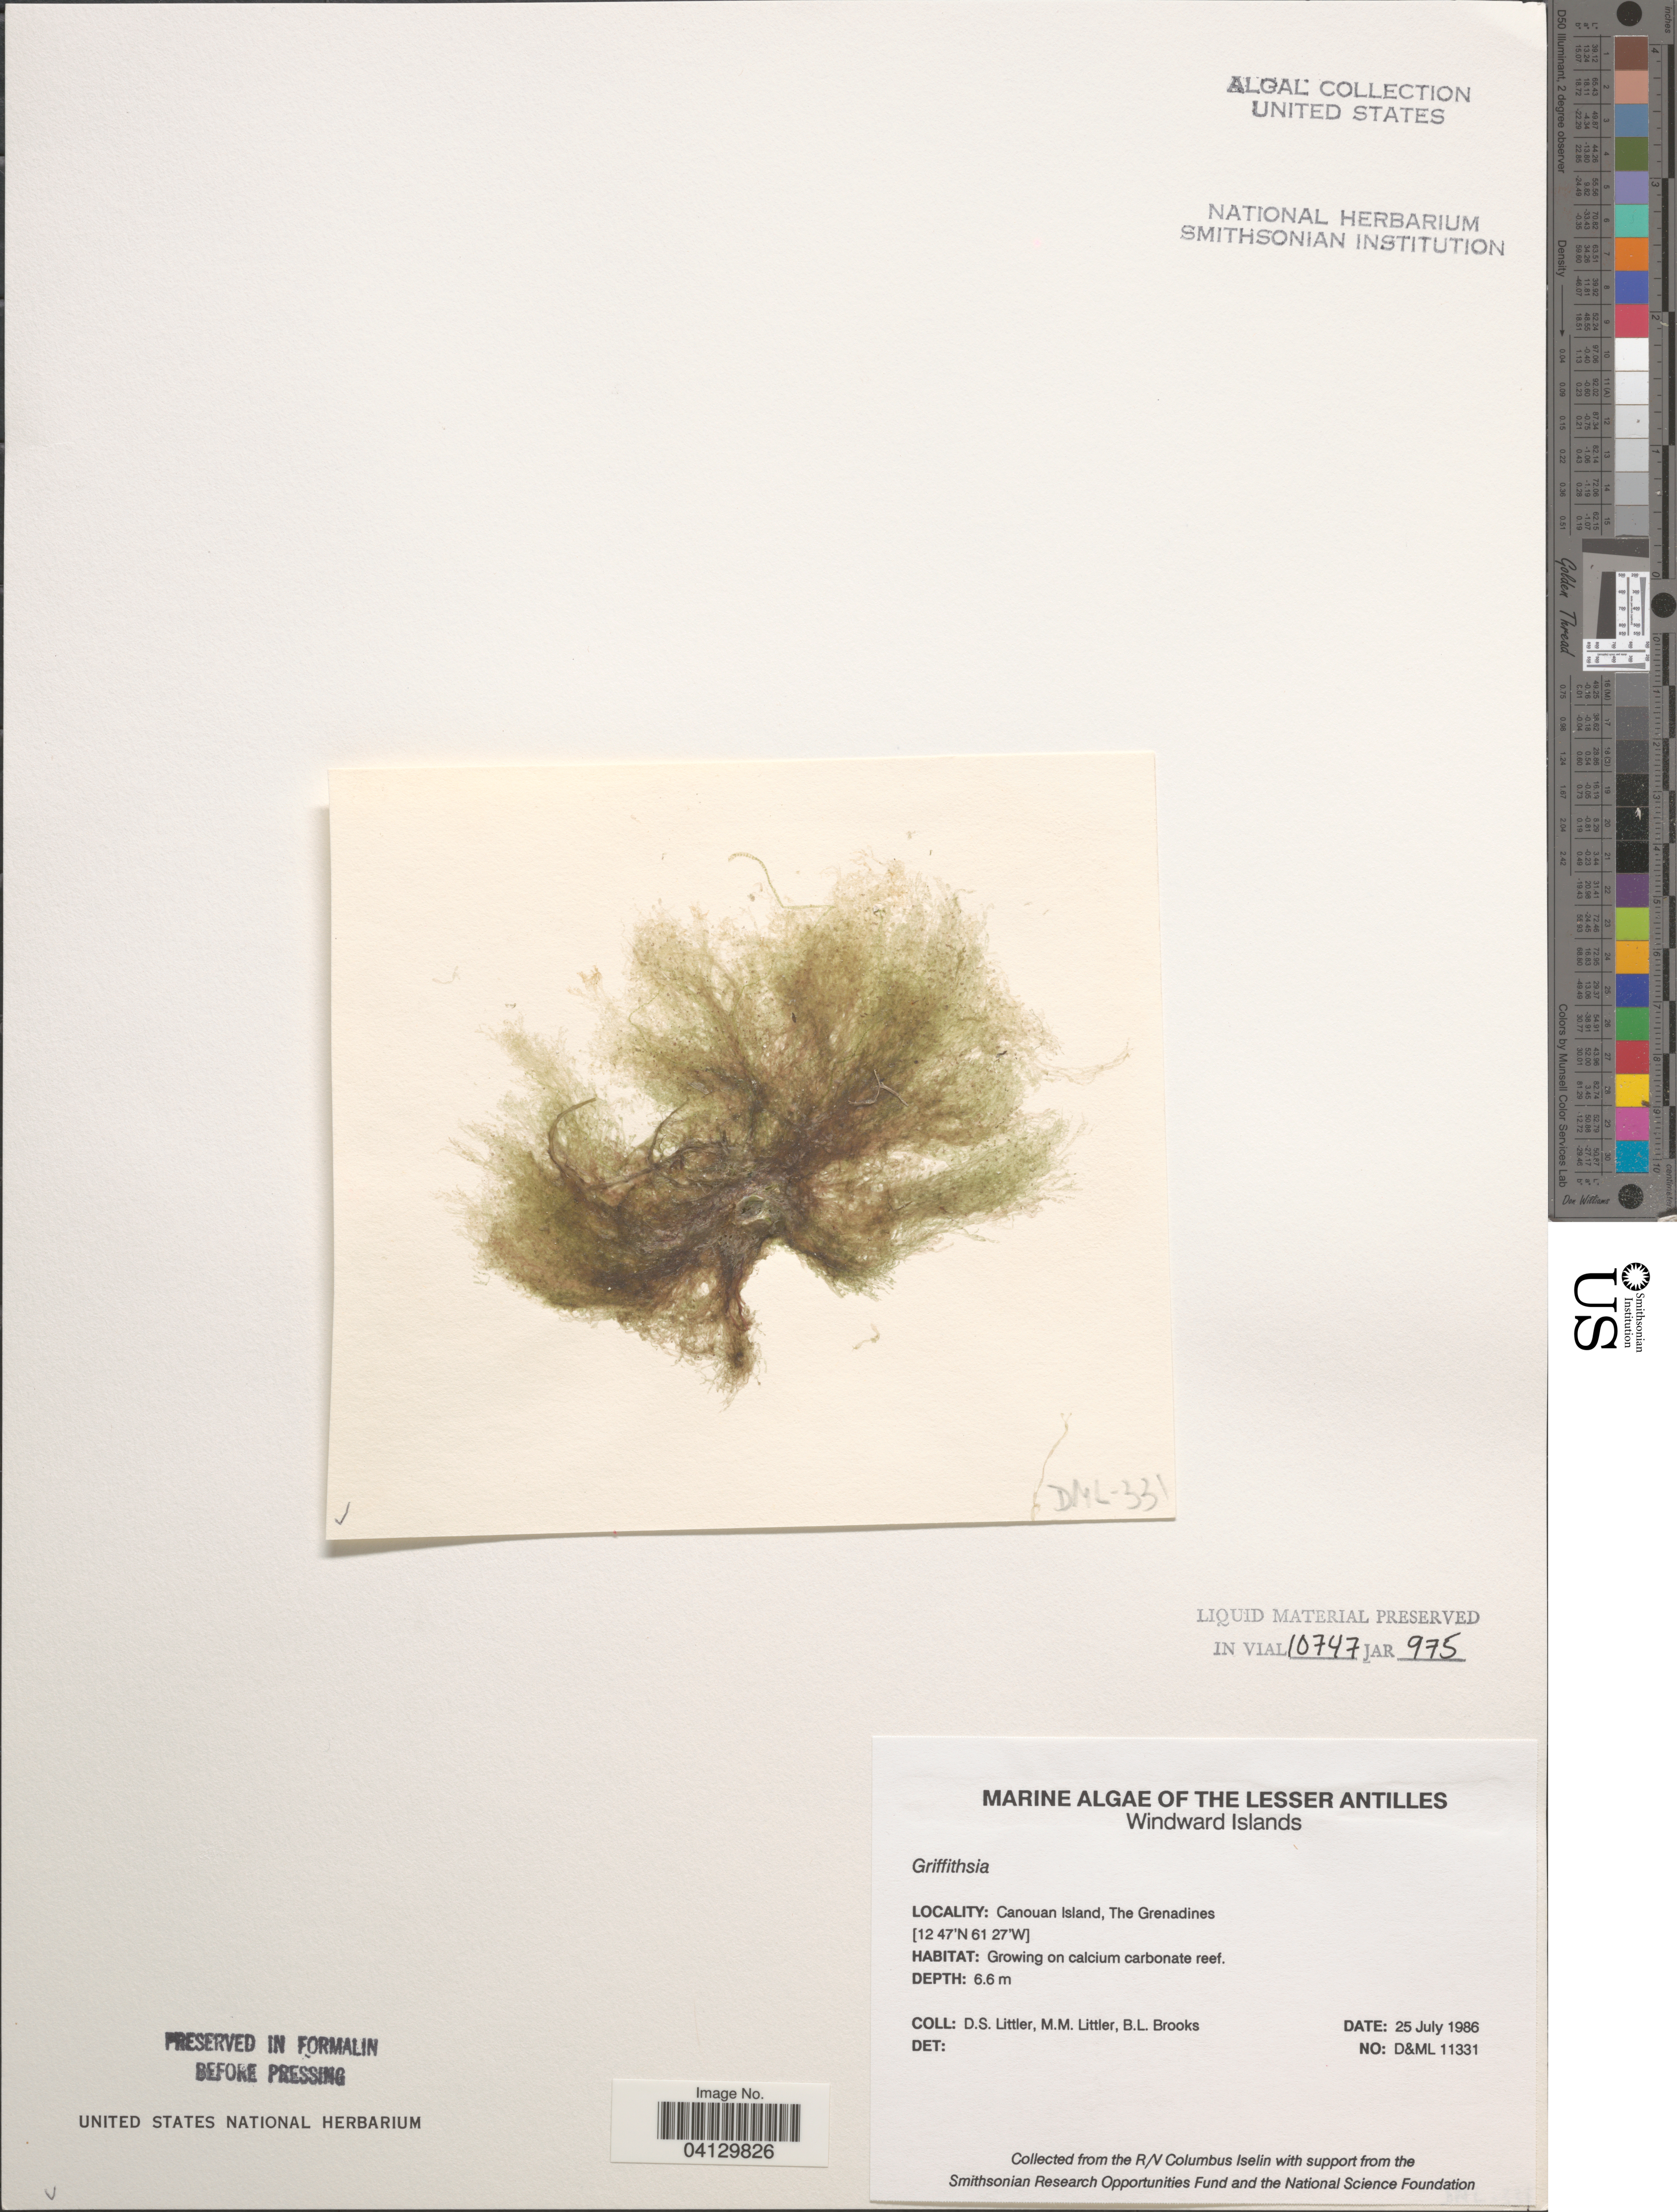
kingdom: Plantae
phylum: Rhodophyta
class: Florideophyceae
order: Ceramiales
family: Wrangeliaceae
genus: Griffithsia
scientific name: Griffithsia sp.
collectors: D. S. Littler & B. Brooks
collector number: D&ML11331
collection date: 1986-07-25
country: St. Vincent - Grenadines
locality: Lesser Antilles. Windward Islands. Canouan Island, The Grenadines.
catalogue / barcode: US 328662